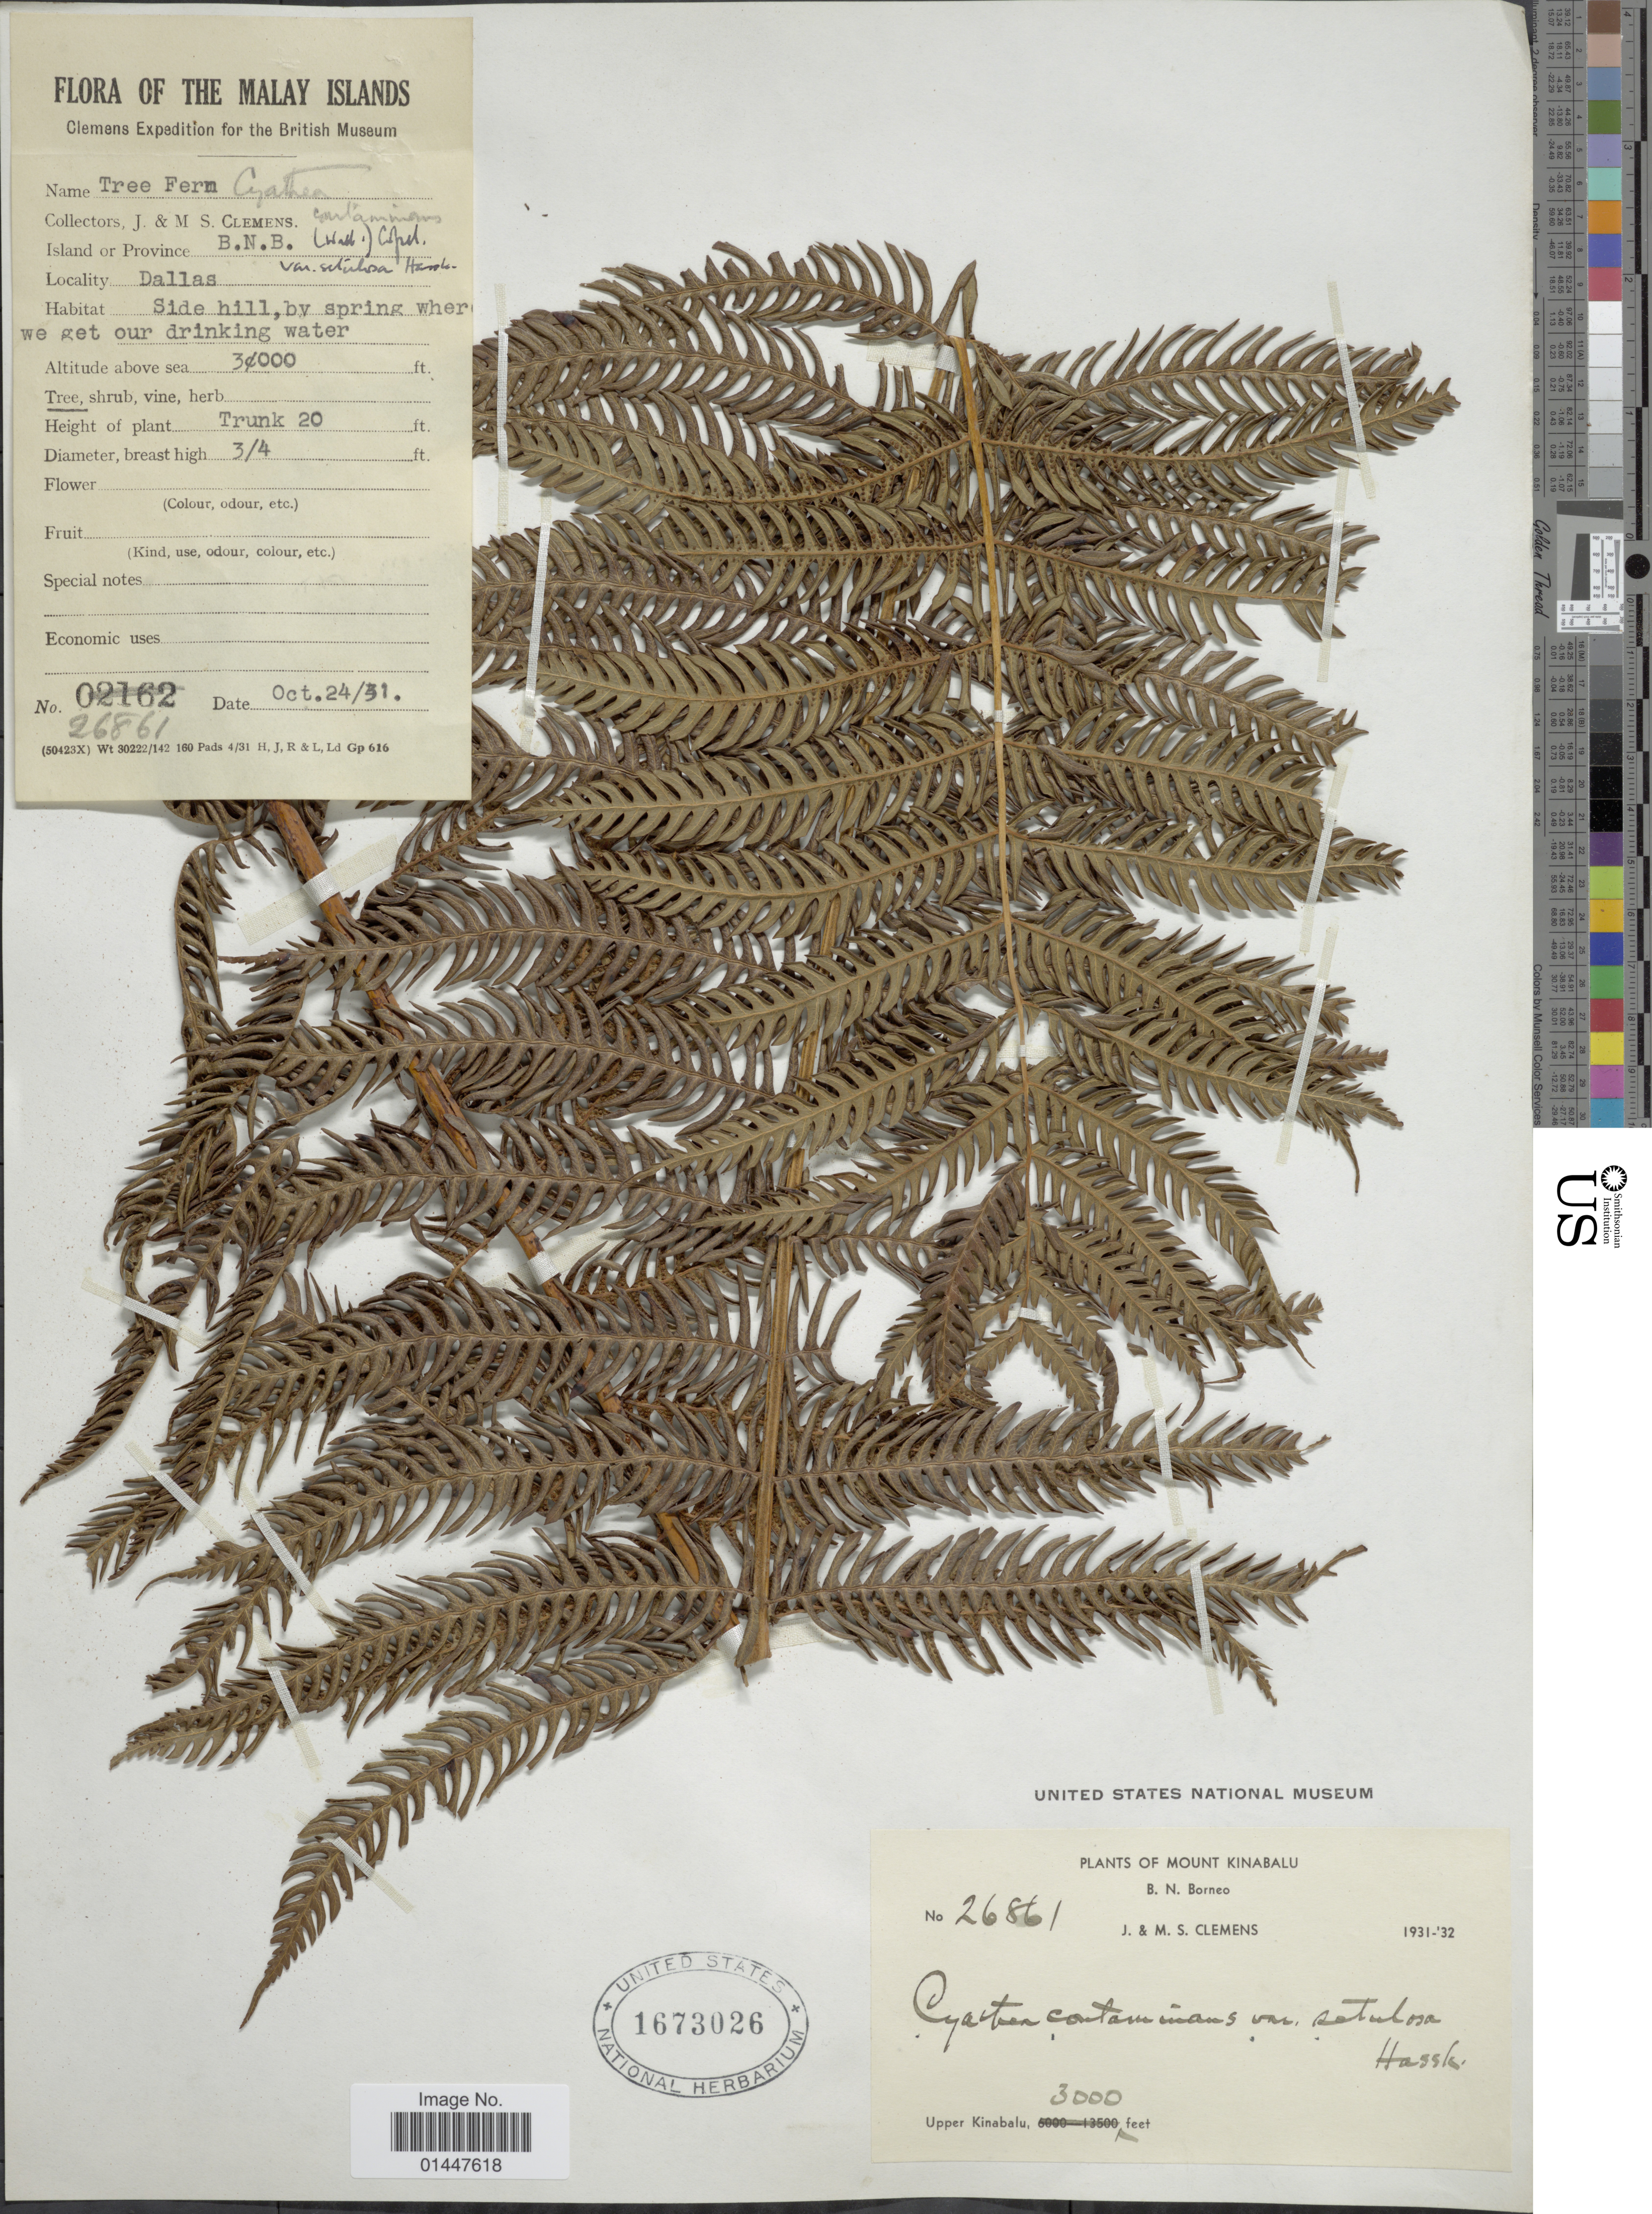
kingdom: Plantae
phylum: Tracheophyta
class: Polypodiopsida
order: Cyatheales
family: Cyatheaceae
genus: Sphaeropteris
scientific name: Sphaeropteris glauca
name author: (Blume) R.M. Tryon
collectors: J. Clemens & M. S. Clemens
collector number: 26861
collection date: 1931-10-24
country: Malaysia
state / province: Sabah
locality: Mount Kinabalu. B. N. Borneo. Dallas. Side Hill, by spring where we get our drinking water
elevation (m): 914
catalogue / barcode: US 1673026